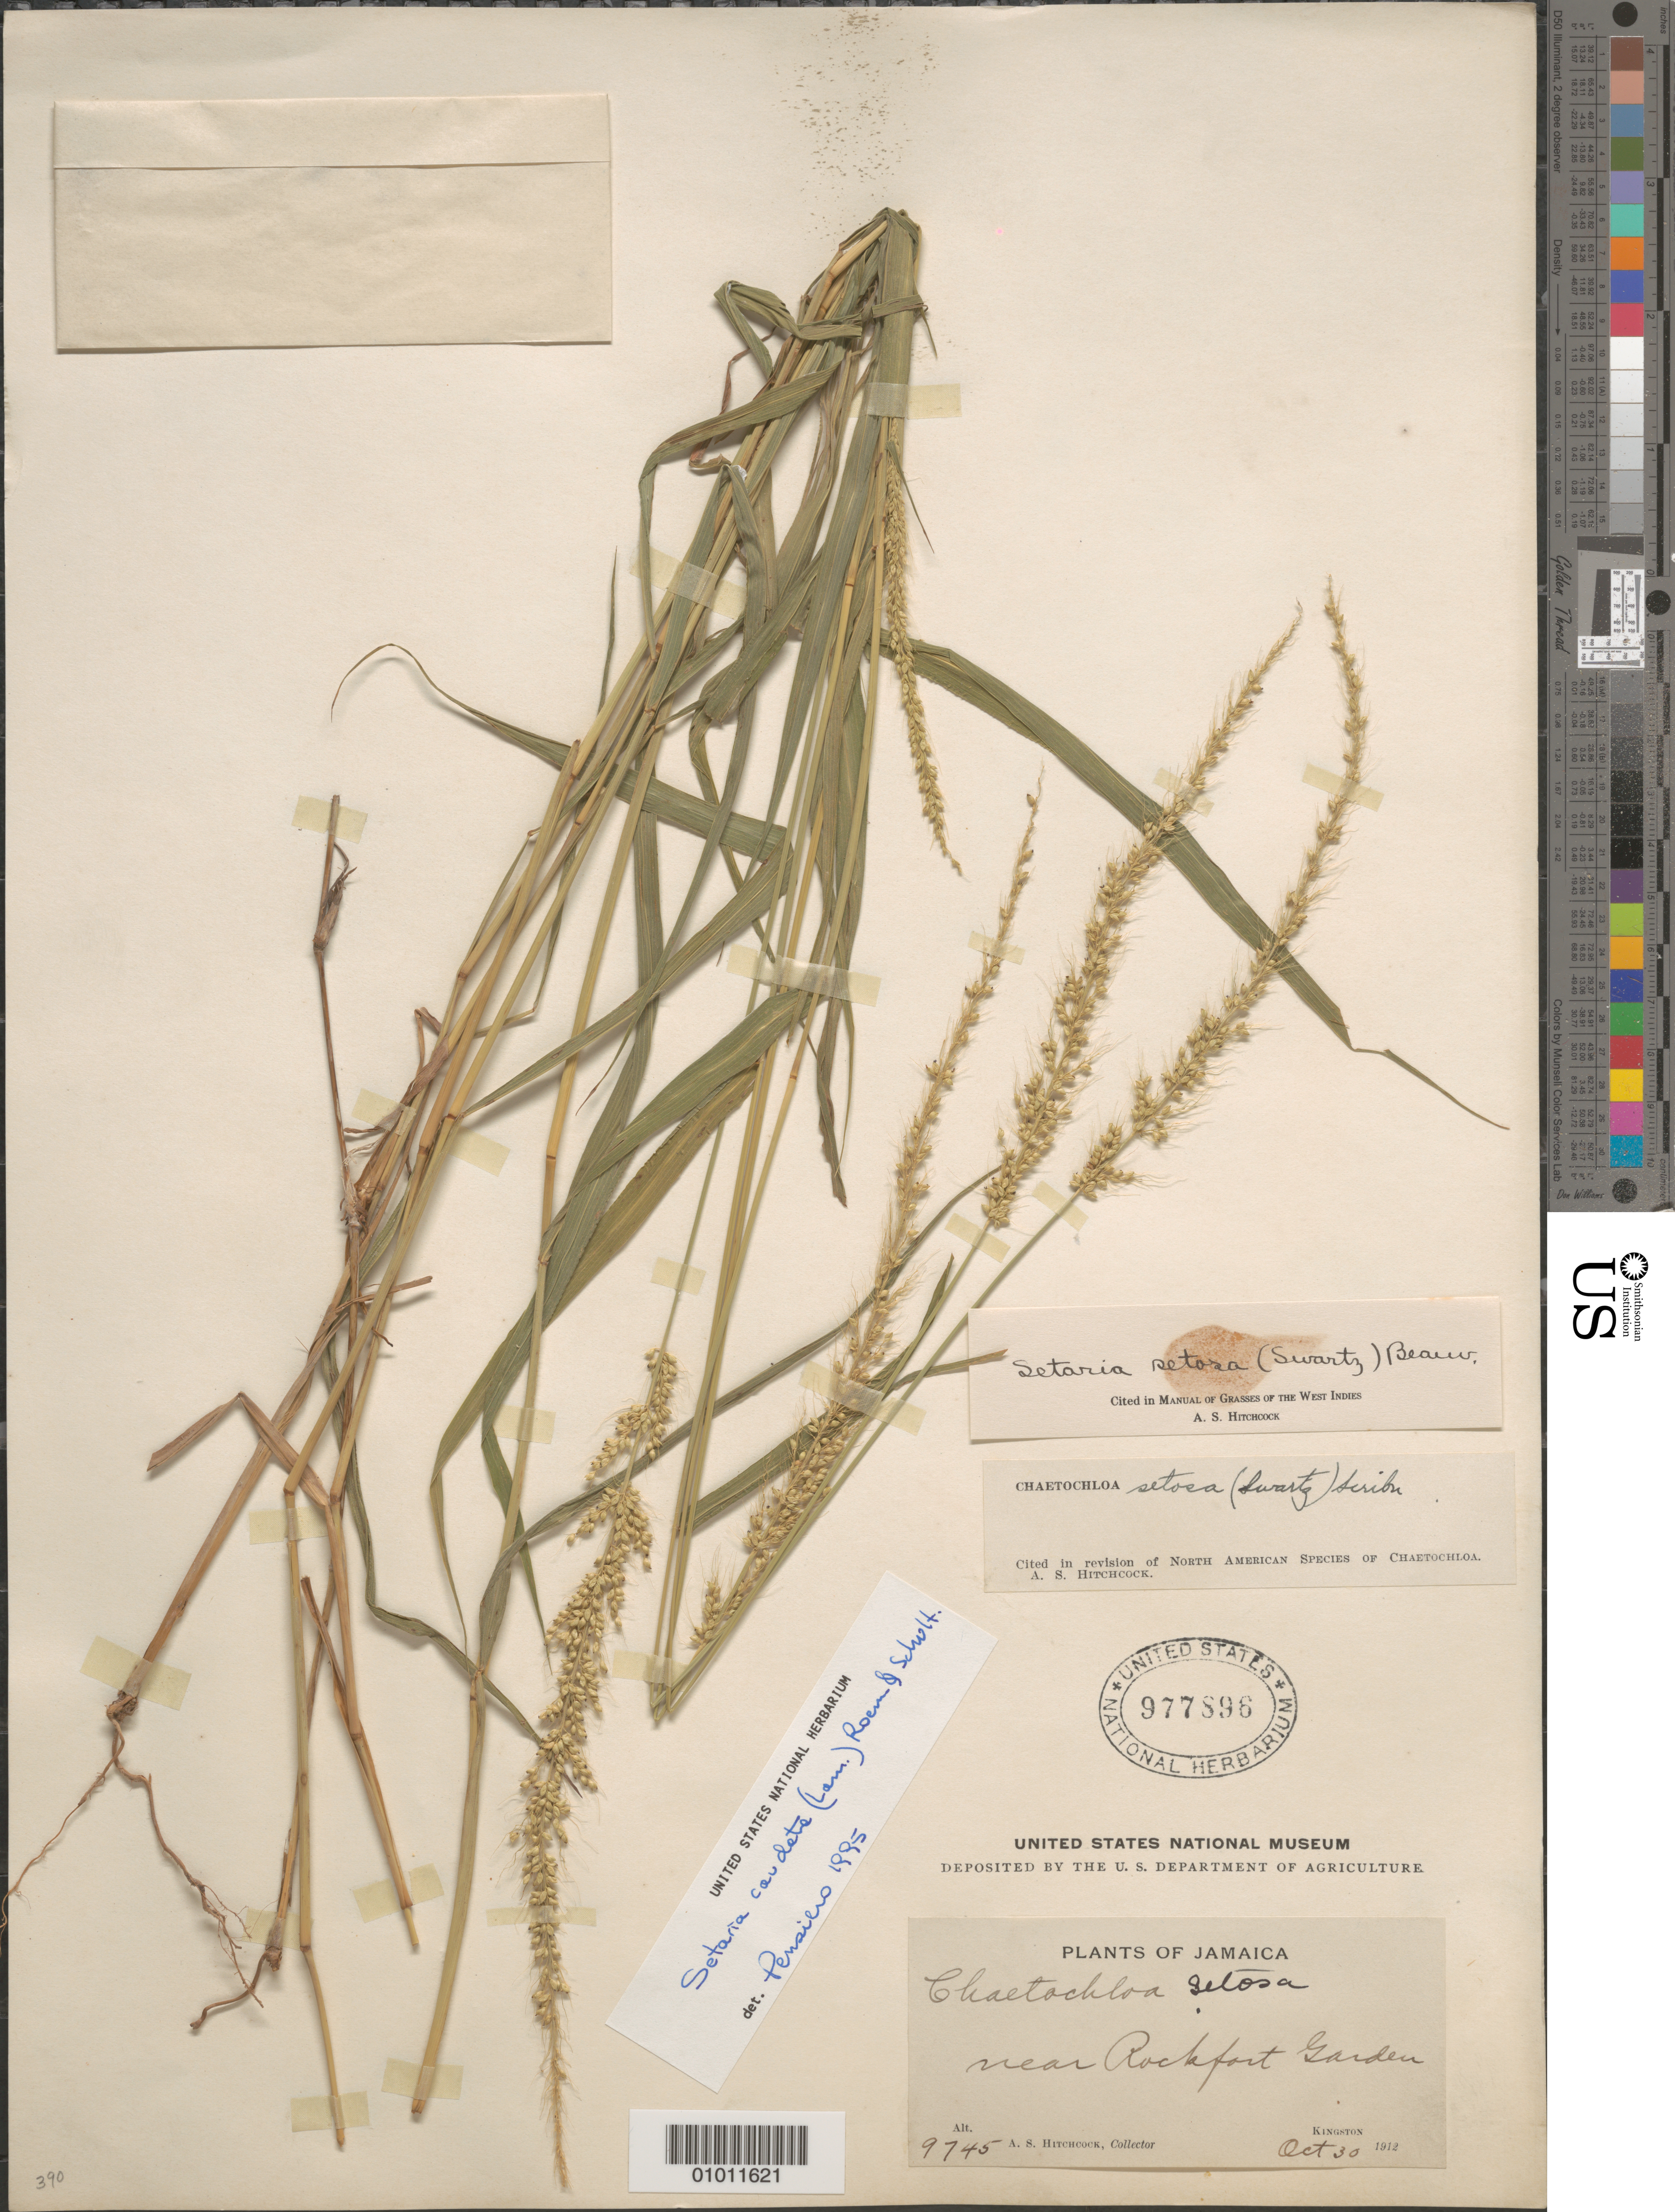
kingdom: Plantae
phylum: Tracheophyta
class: Liliopsida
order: Poales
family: Poaceae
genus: Setaria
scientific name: Setaria setosa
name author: (Sw.) P. Beauv.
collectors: A. S. Hitchcock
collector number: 9745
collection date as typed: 30 Oct 1912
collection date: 1912-10-30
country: Jamaica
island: Jamaica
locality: Near Rockfort Garden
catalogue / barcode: US 977896